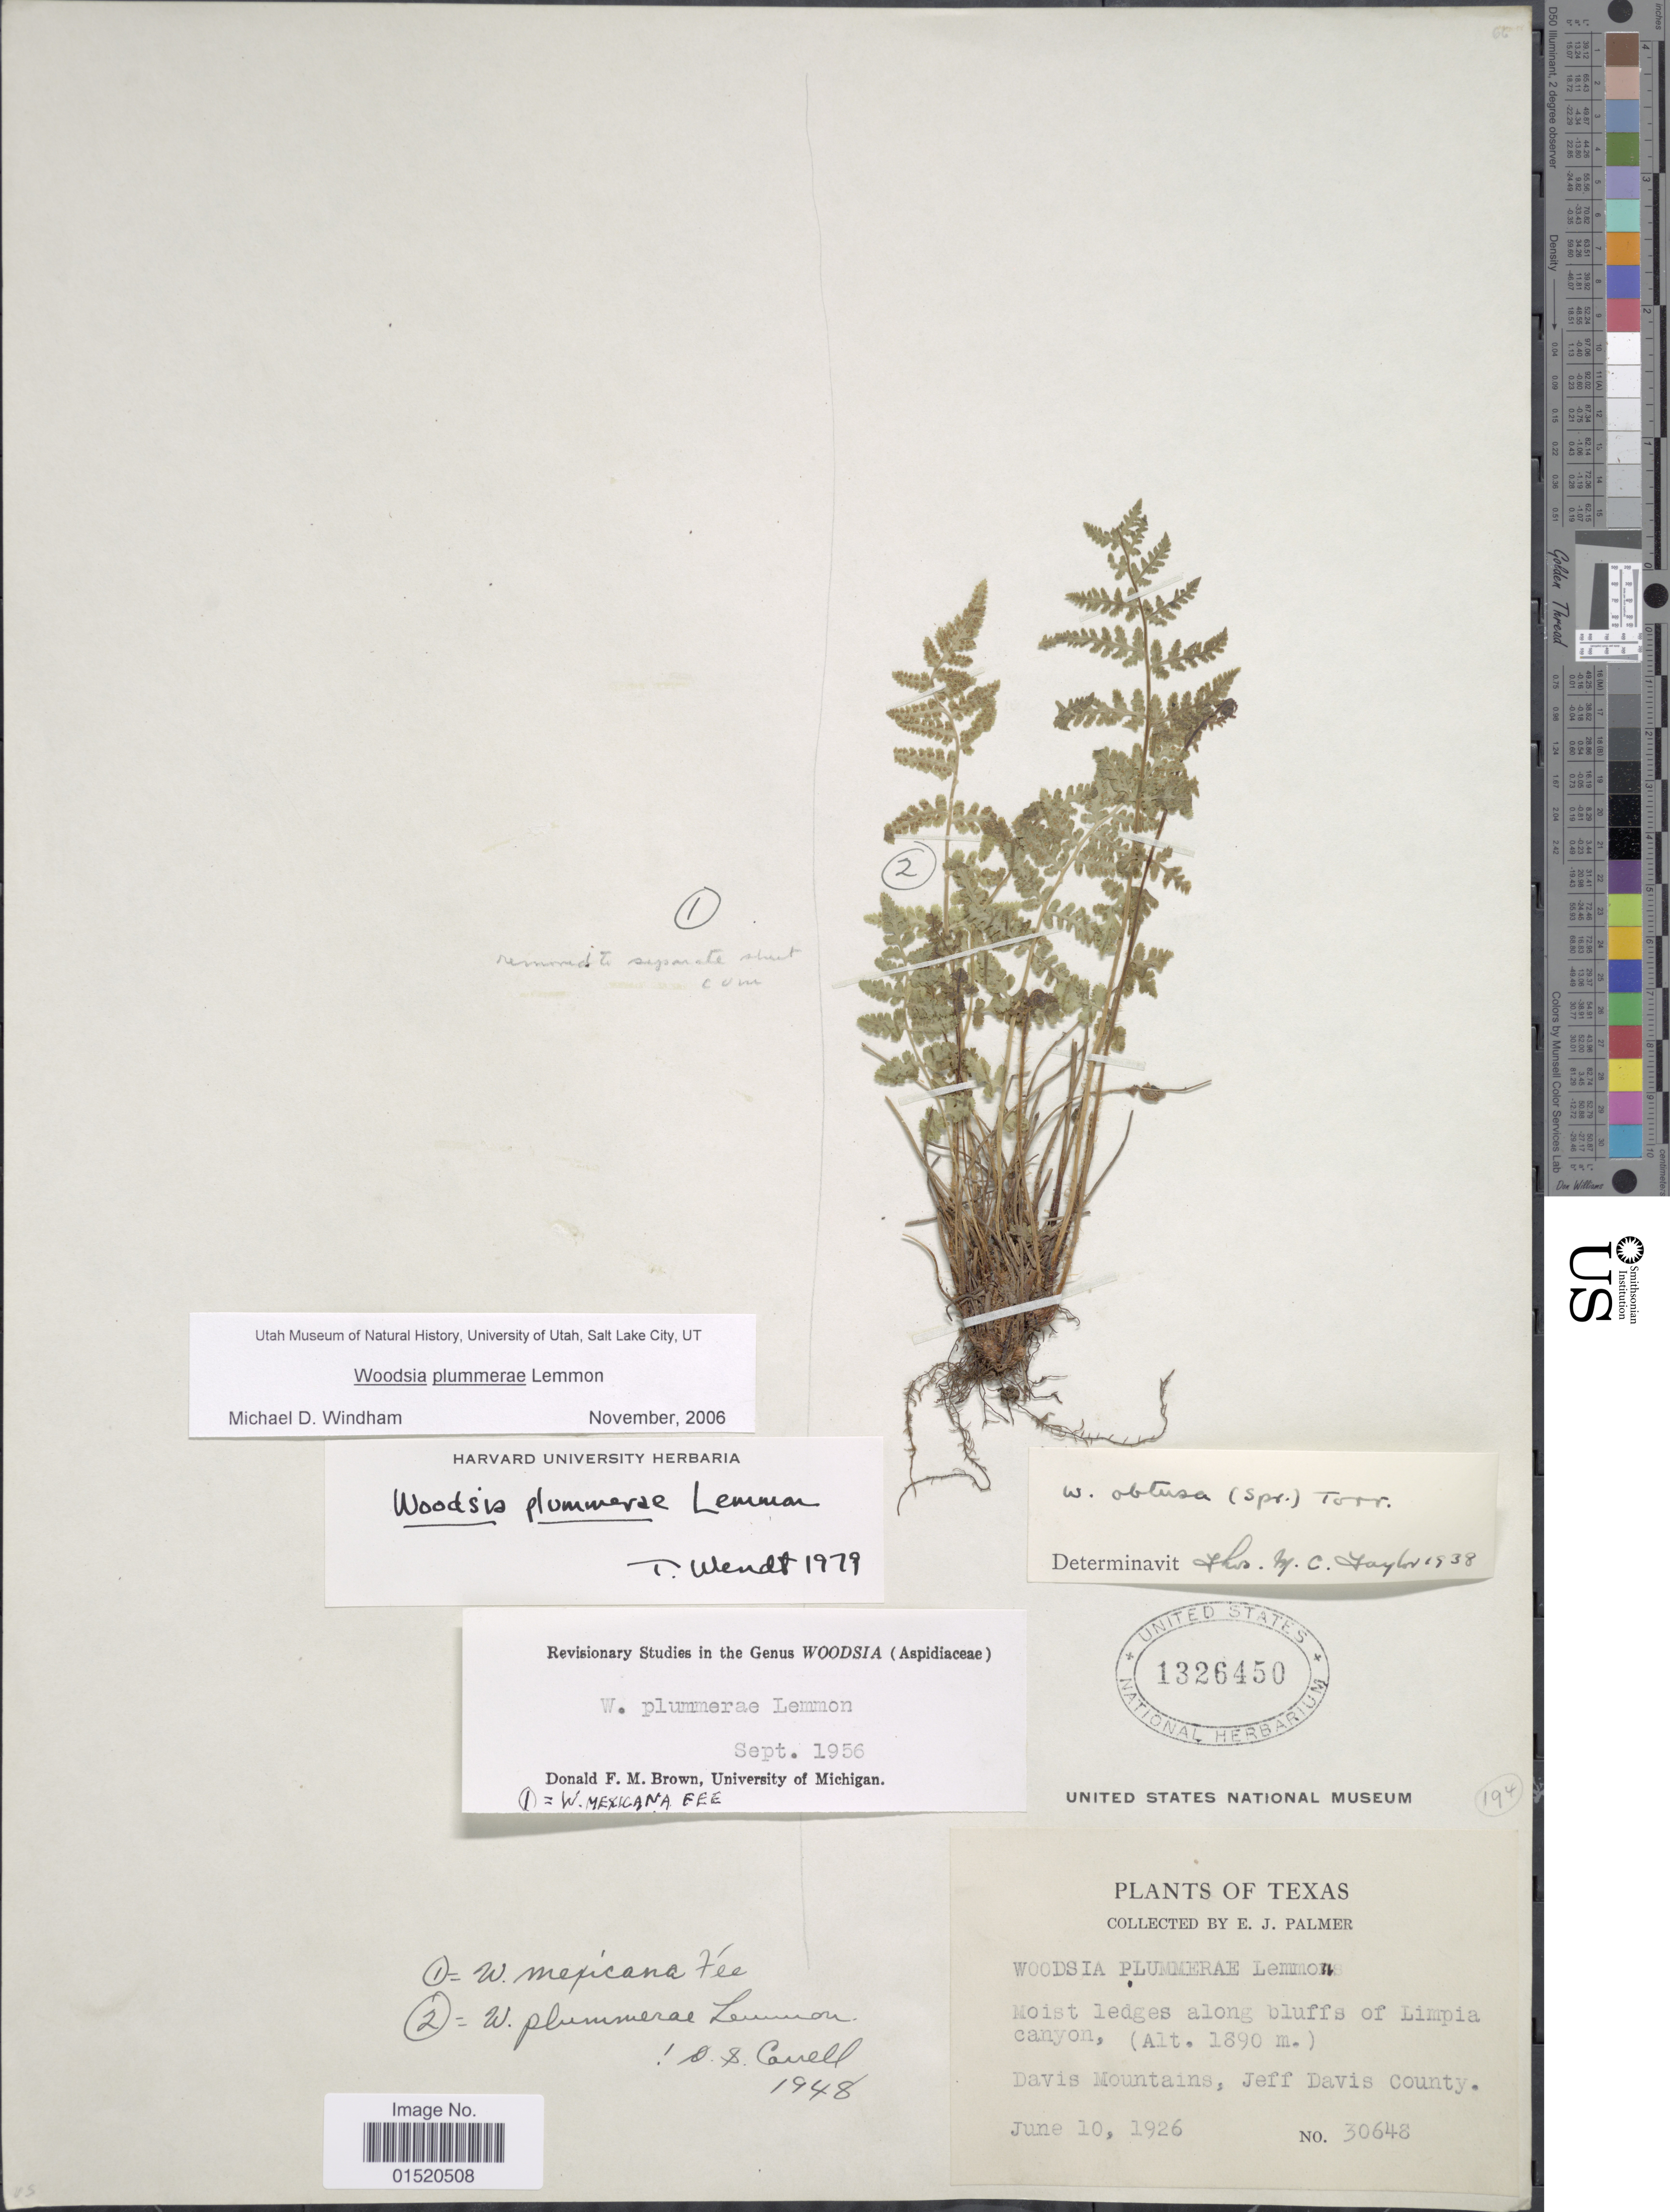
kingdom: Plantae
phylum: Tracheophyta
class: Polypodiopsida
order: Polypodiales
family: Woodsiaceae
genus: Woodsia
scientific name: Woodsia plummerae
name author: Lemmon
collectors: E. J. Palmer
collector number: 30648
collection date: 1948-06-10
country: United States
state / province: Texas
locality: Moist ledges along bluffs of Limpia canyon, Davis Mountains, Jeff Davis County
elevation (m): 1890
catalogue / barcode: US 1326450